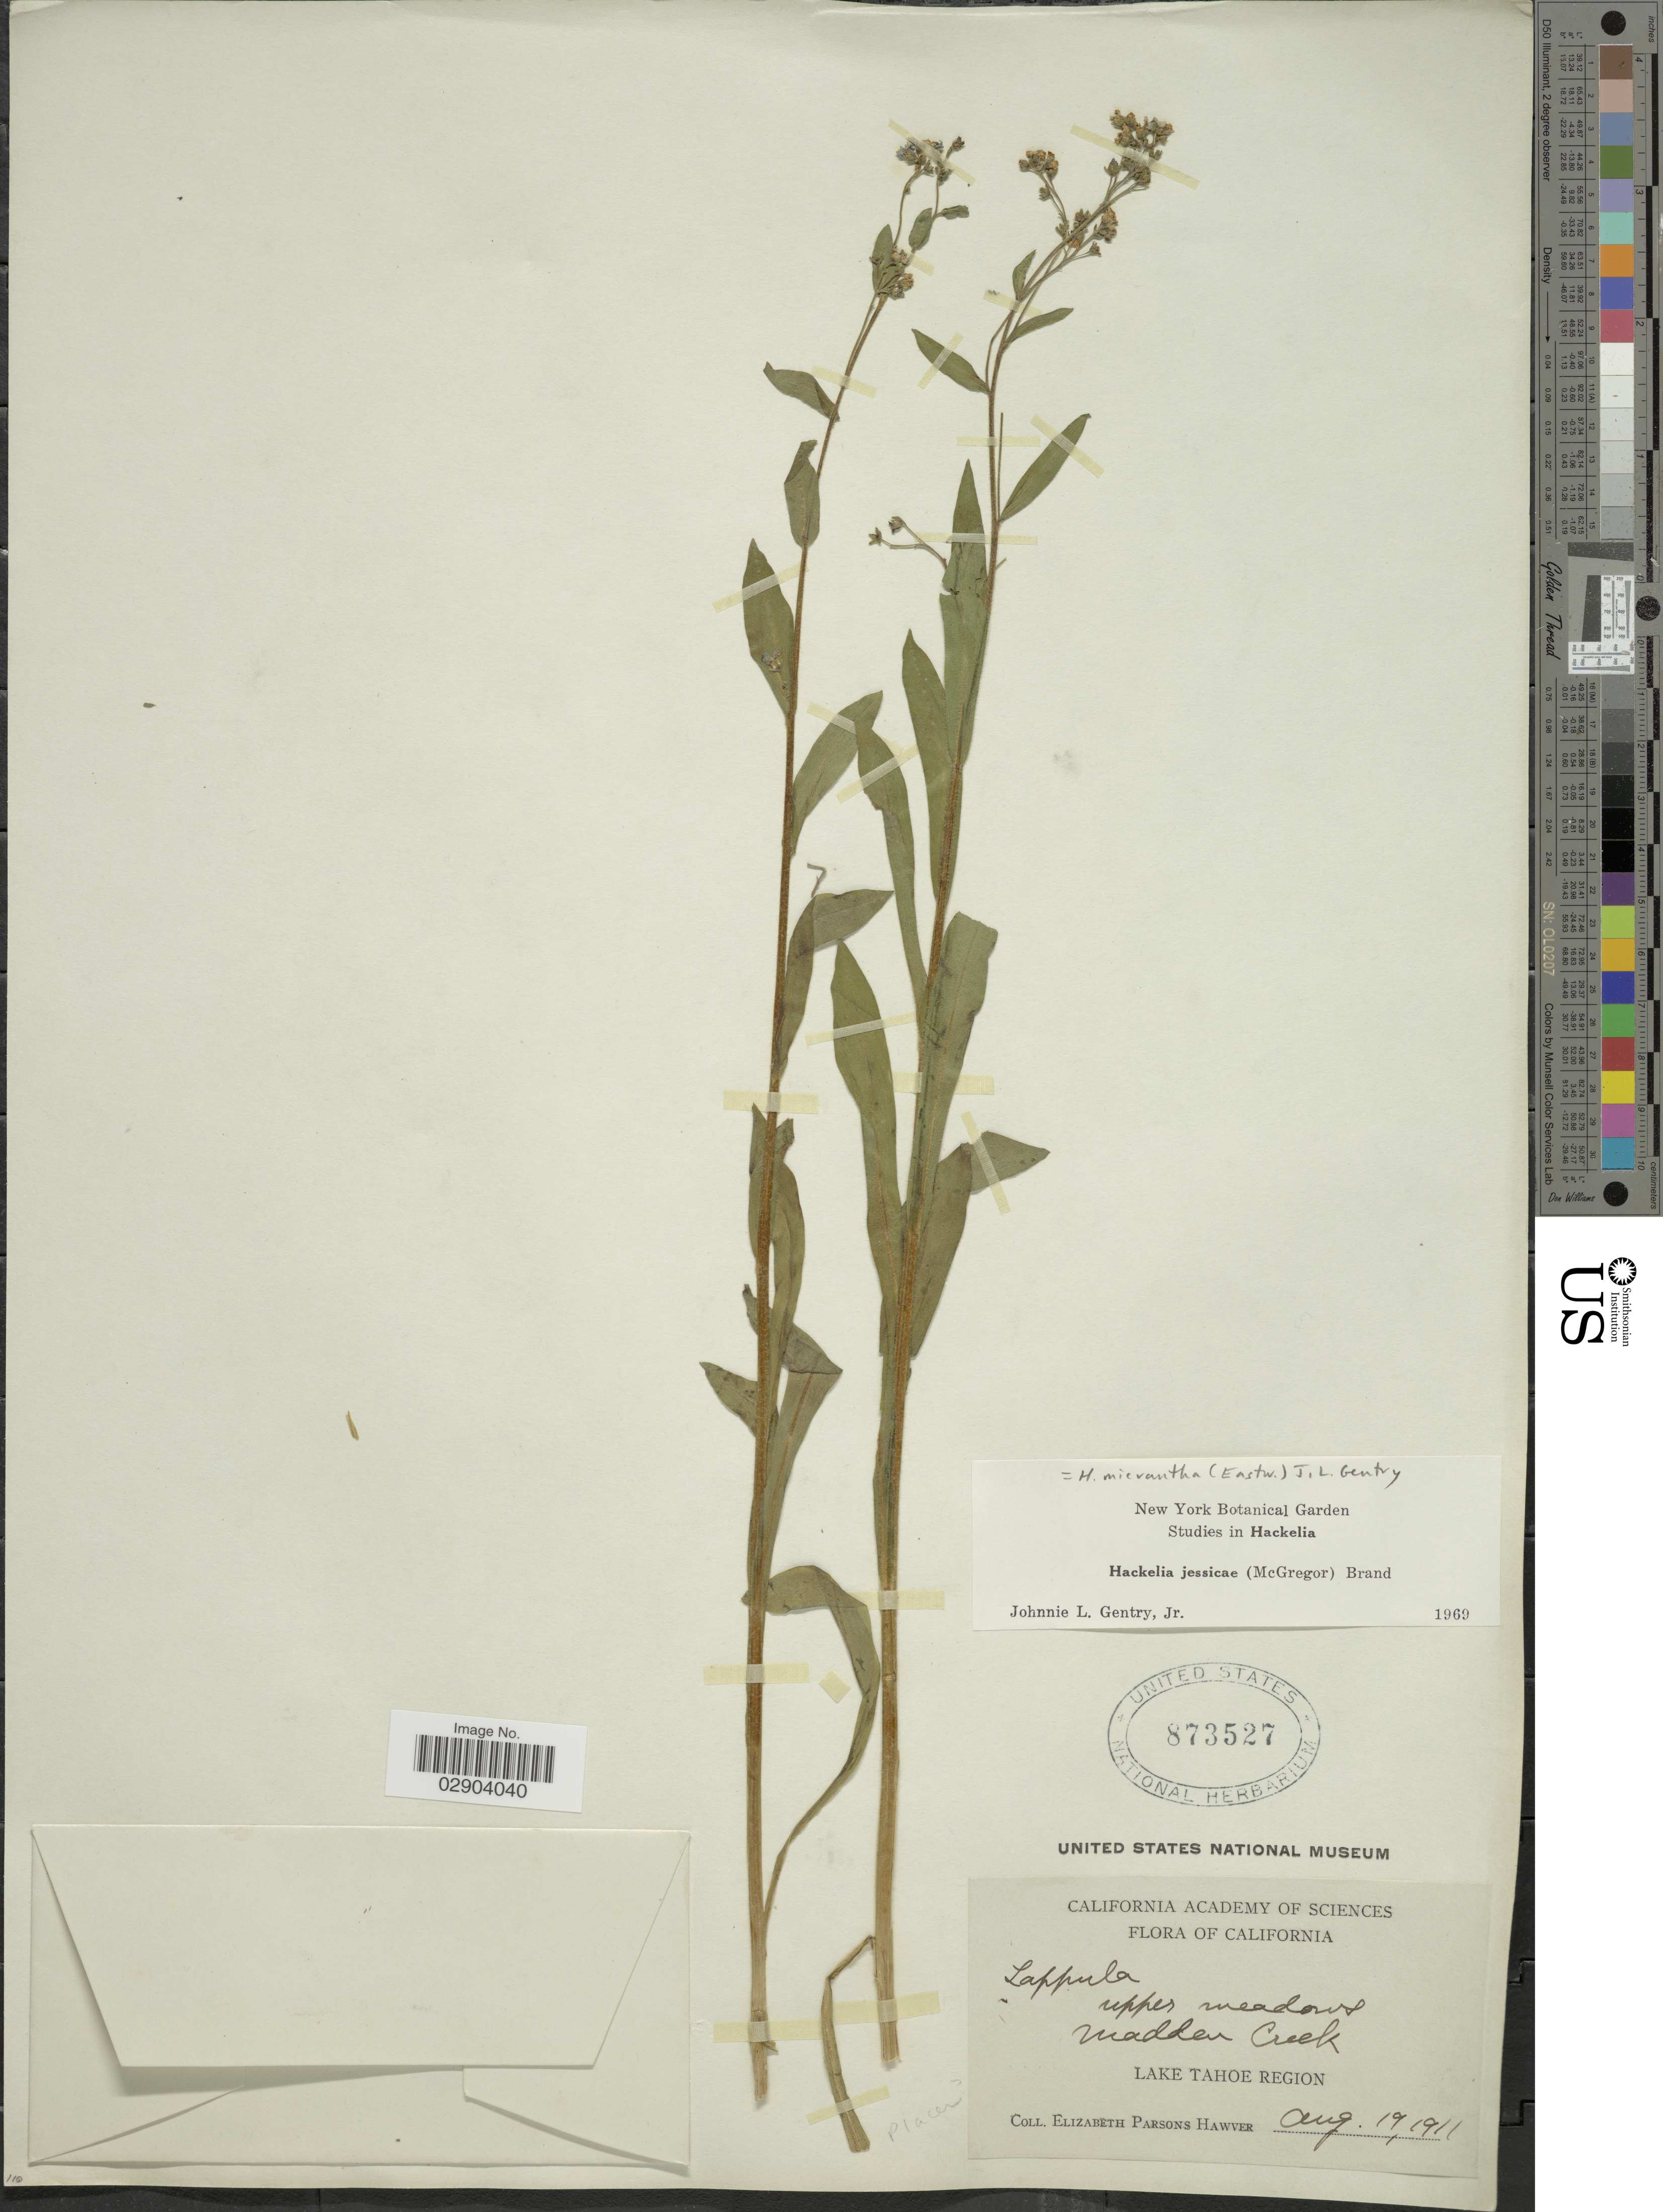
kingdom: Plantae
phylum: Tracheophyta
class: Magnoliopsida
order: Boraginales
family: Boraginaceae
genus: Hackelia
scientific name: Hackelia micrantha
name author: (Eastw.) J.L. Gentry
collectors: E. Hawver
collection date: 1911-08-19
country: United States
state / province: California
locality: Upper meadows. Madden Creek. Lake Tahoe Region.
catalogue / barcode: US 873527